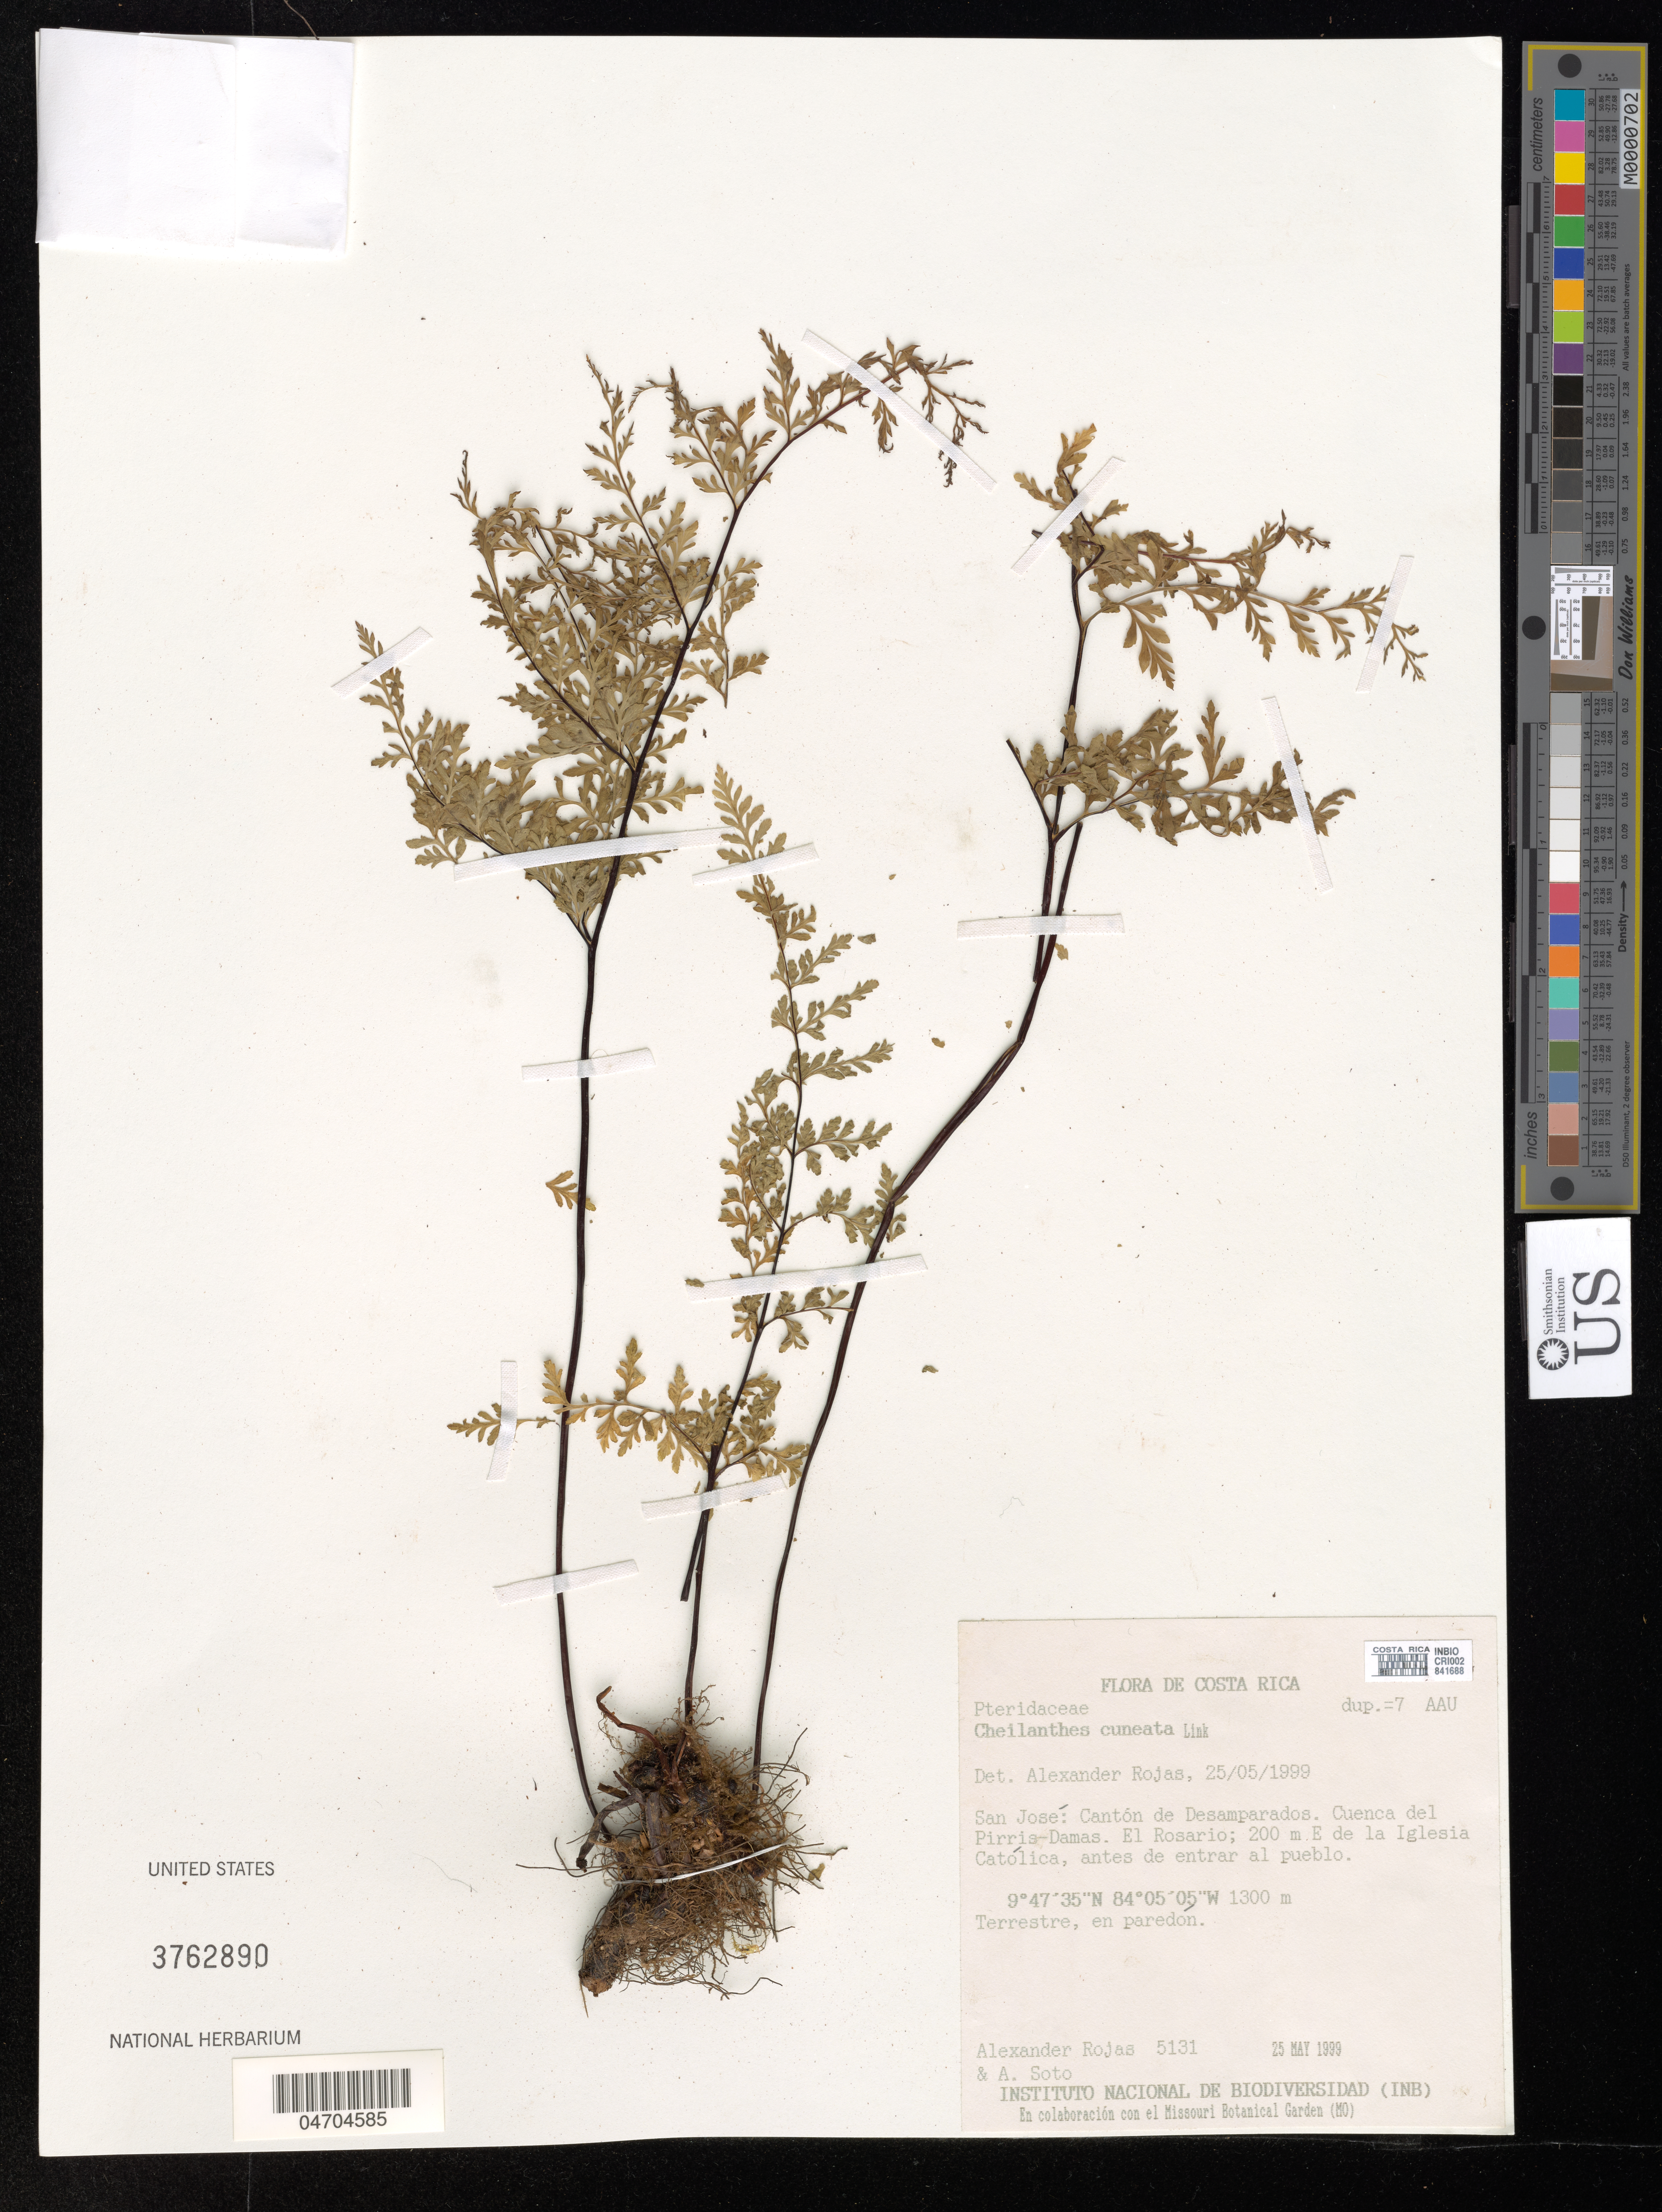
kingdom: Plantae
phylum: Tracheophyta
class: Polypodiopsida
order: Polypodiales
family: Pteridaceae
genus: Hemionitis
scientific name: Hemionitis cuneata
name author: (Link) Christenh.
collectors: A. Rojas & A. Soto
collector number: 5131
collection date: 1999-05-25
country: Costa Rica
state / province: San José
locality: Cantón de Desamparados. Cuenca del Pirris-Damas. El Rosario; 200 m E de la Iglesia Católica, antes de entrar al pueblo.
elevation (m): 1300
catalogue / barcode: US 3762890